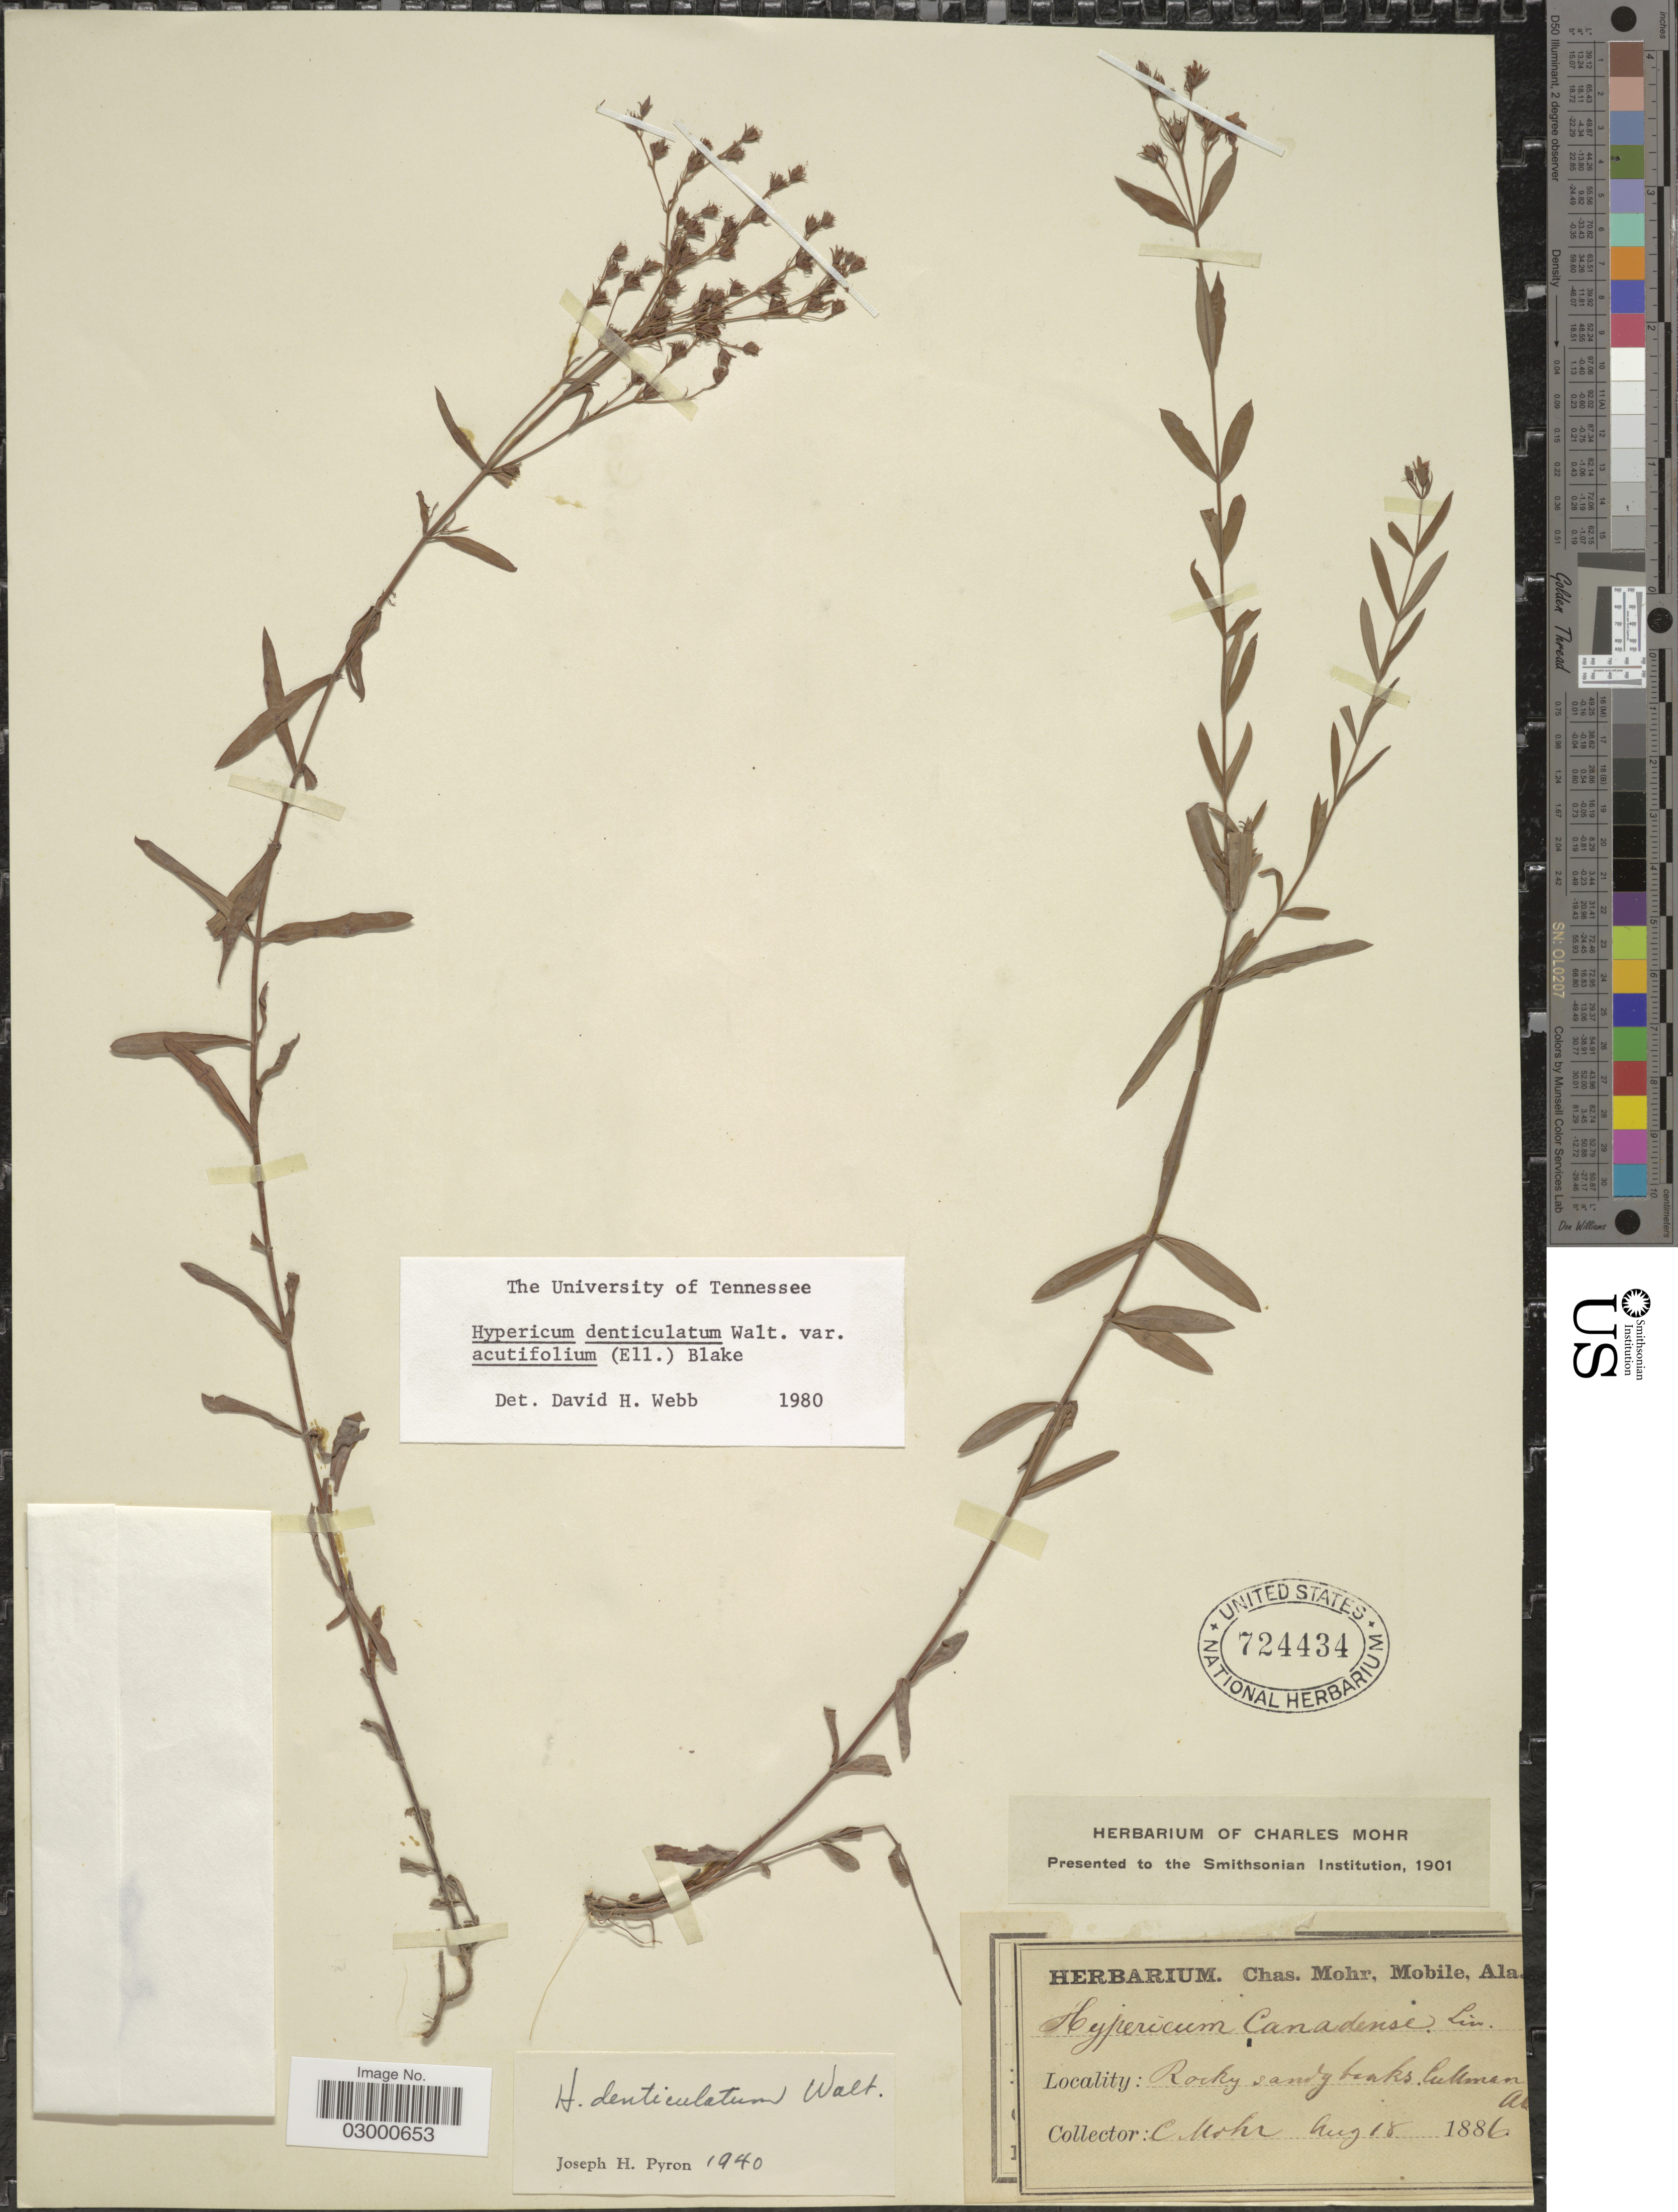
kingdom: Plantae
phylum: Tracheophyta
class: Magnoliopsida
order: Malpighiales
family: Hypericaceae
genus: Hypericum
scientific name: Hypericum denticulatum var. acutifolium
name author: (Elliott) N. Robson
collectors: Mohr, C. T. (herbarium)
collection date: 1886-08-18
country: United States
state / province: Alabama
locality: Cullman.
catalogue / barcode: US 724434